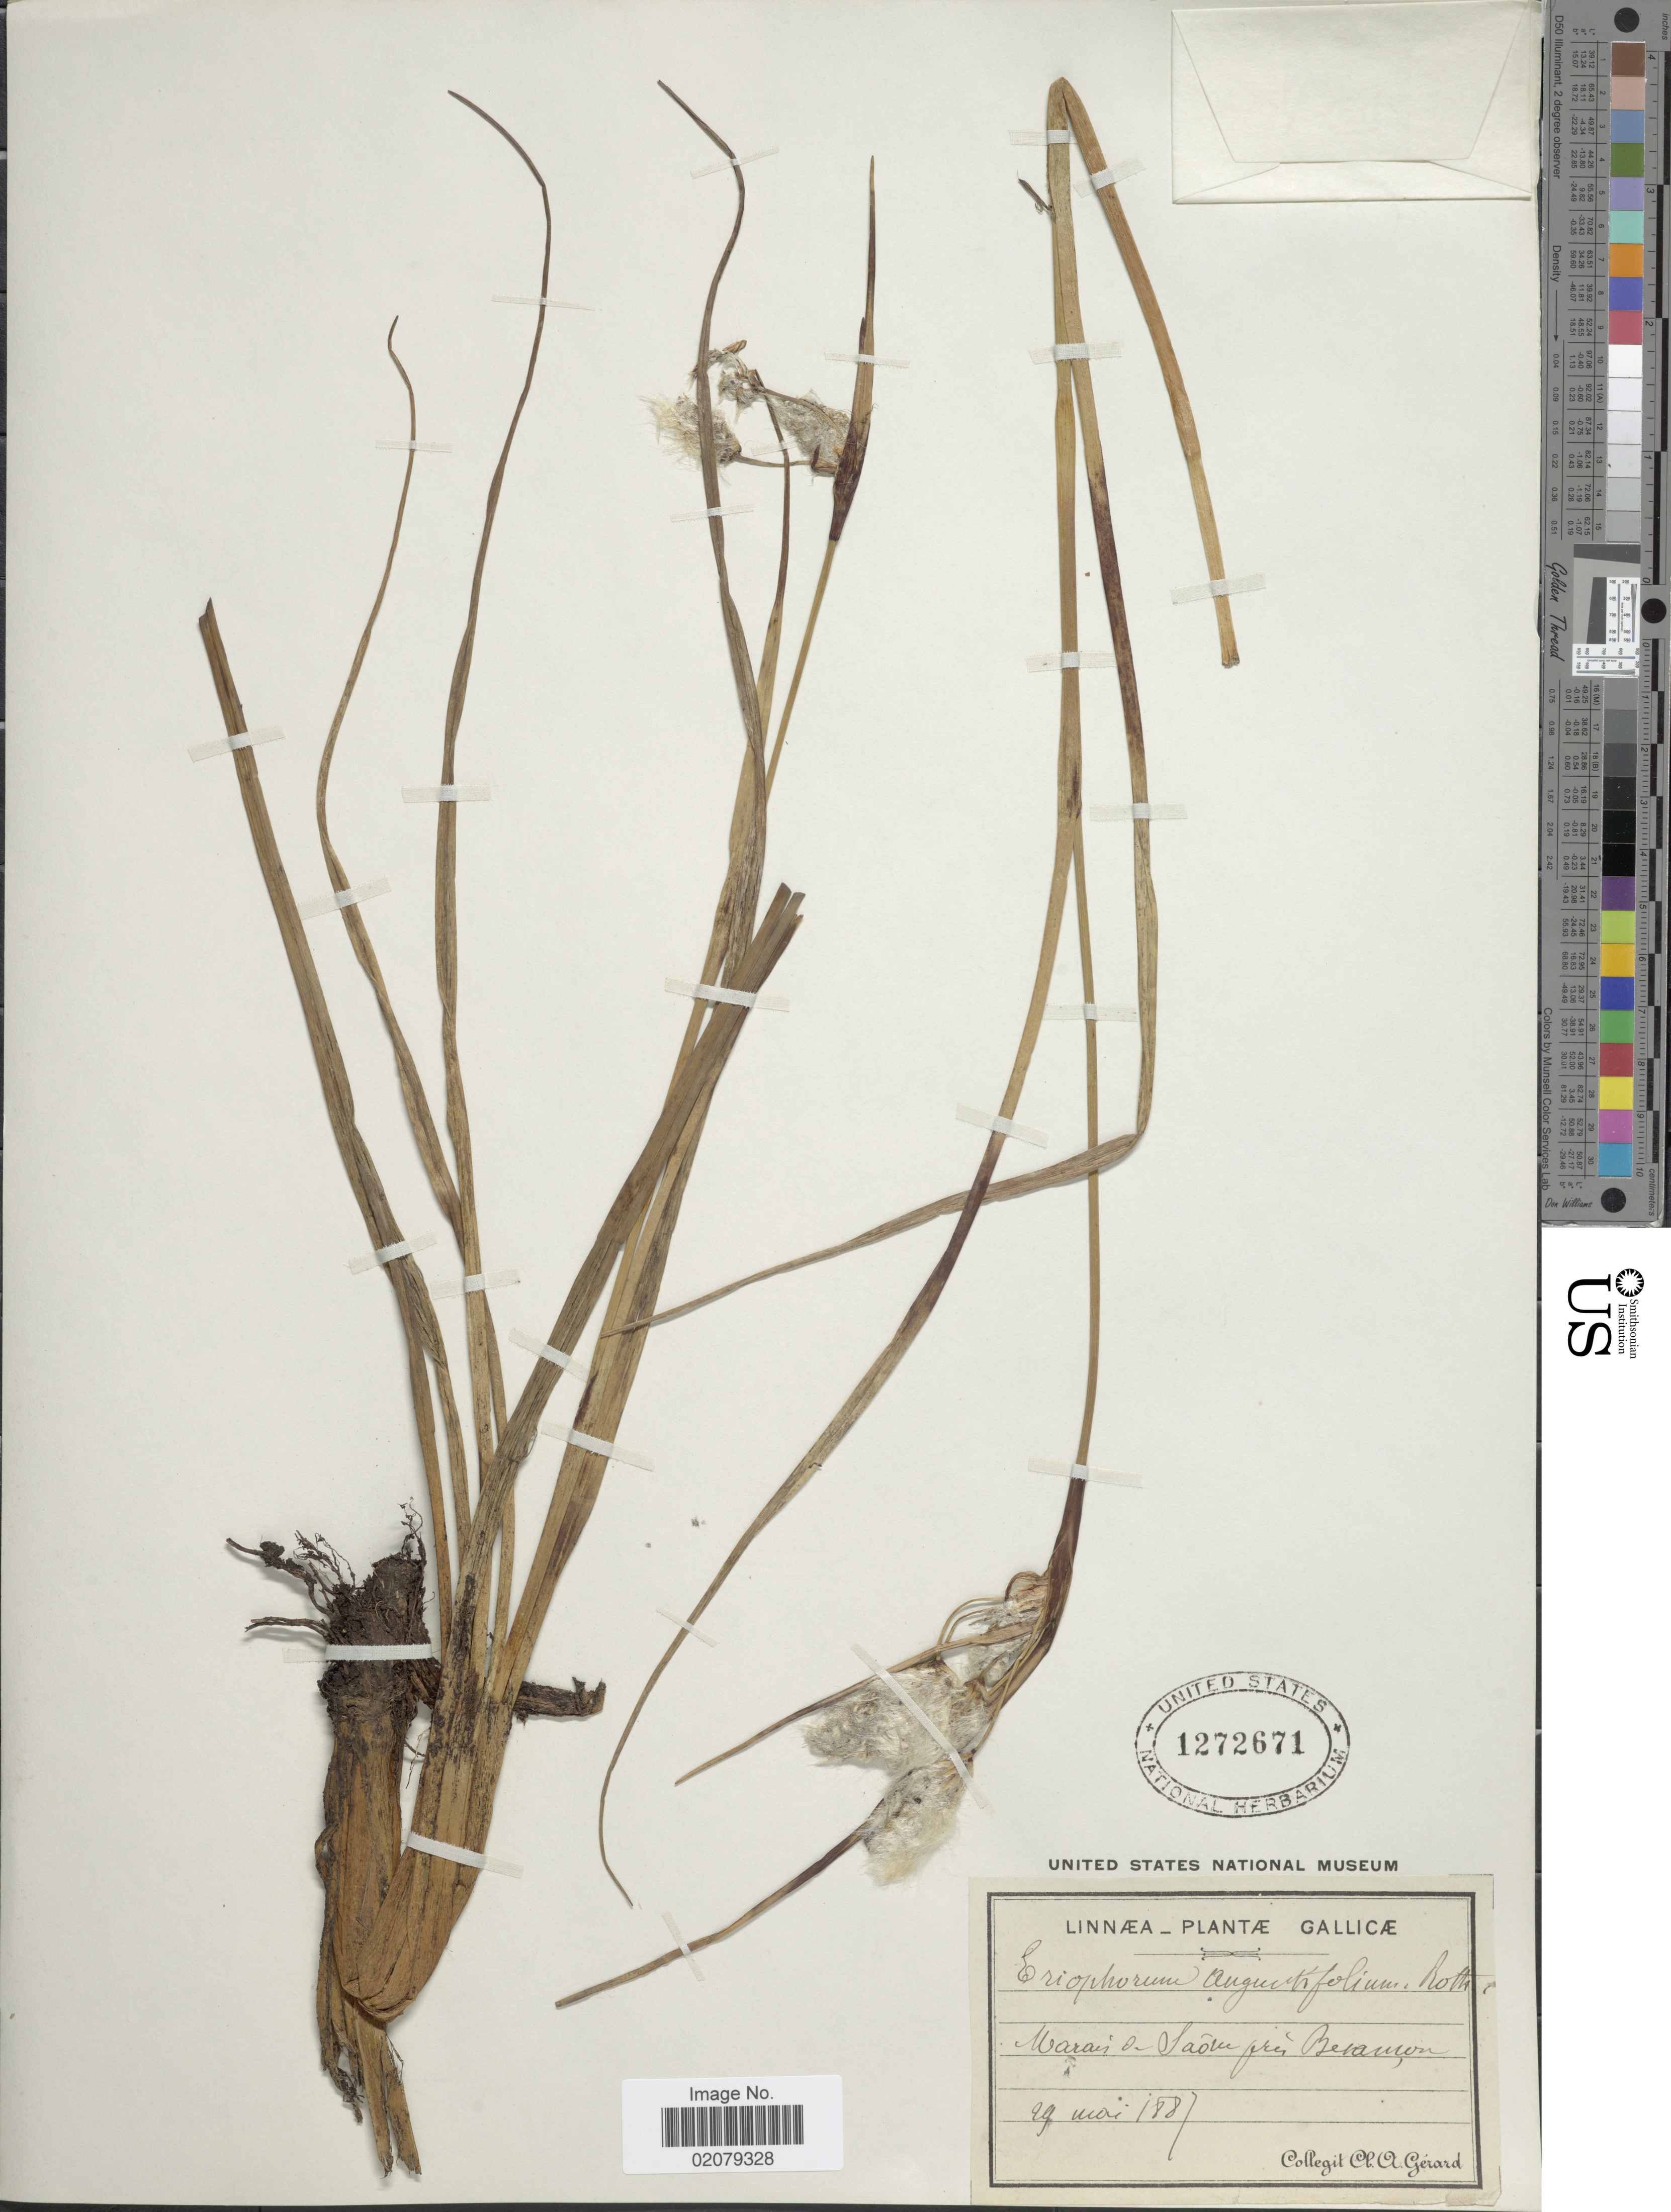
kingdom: Plantae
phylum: Tracheophyta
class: Liliopsida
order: Poales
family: Cyperaceae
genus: Eriophorum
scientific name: Eriophorum angustifolium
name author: Honck.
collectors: C. Gerard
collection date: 1887-05-29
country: France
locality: Gallicae, Marais de Savoie pres Beraus [interpreted]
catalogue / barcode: US 1272671